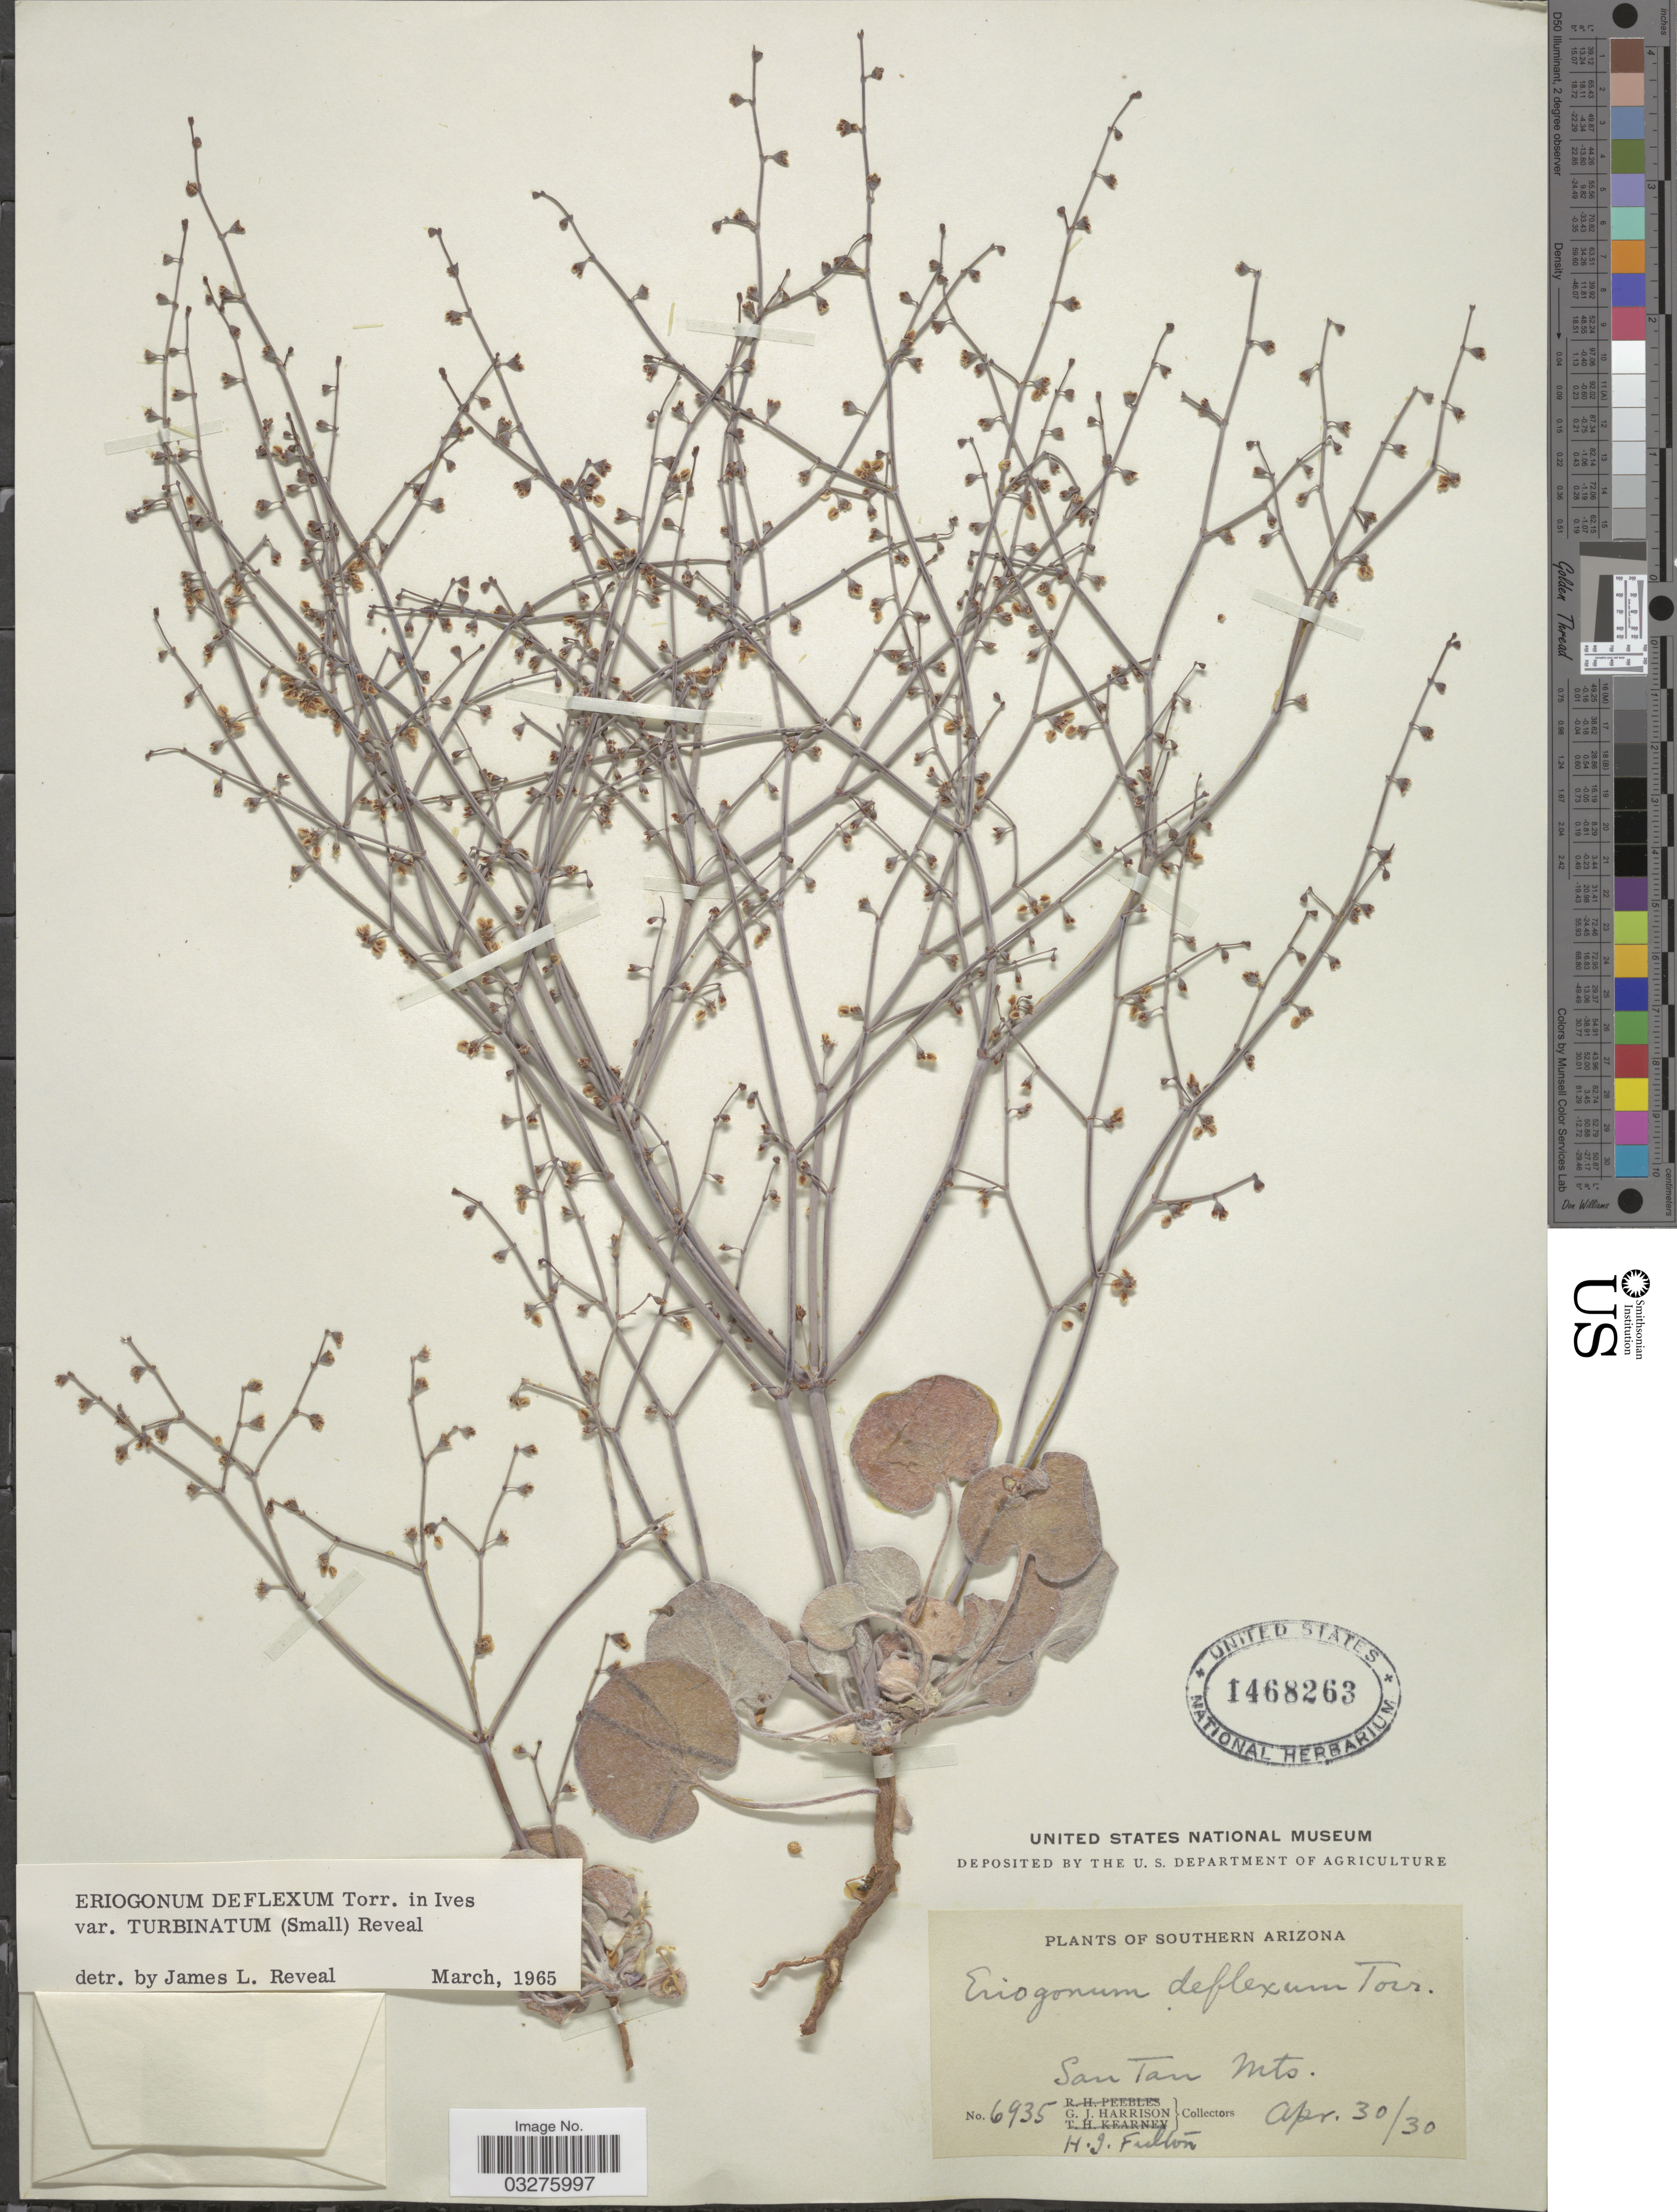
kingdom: Plantae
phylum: Tracheophyta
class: Magnoliopsida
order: Caryophyllales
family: Polygonaceae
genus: Eriogonum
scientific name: Eriogonum deflexum var. turbinatum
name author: (Small) Reveal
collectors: G. J. Harrison & H. Fulton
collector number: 6935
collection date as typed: Transcribed d/m/y: 30/4/30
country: United States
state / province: Arizona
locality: Southern Arizona. San Tan Mts.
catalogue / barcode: US 1468263